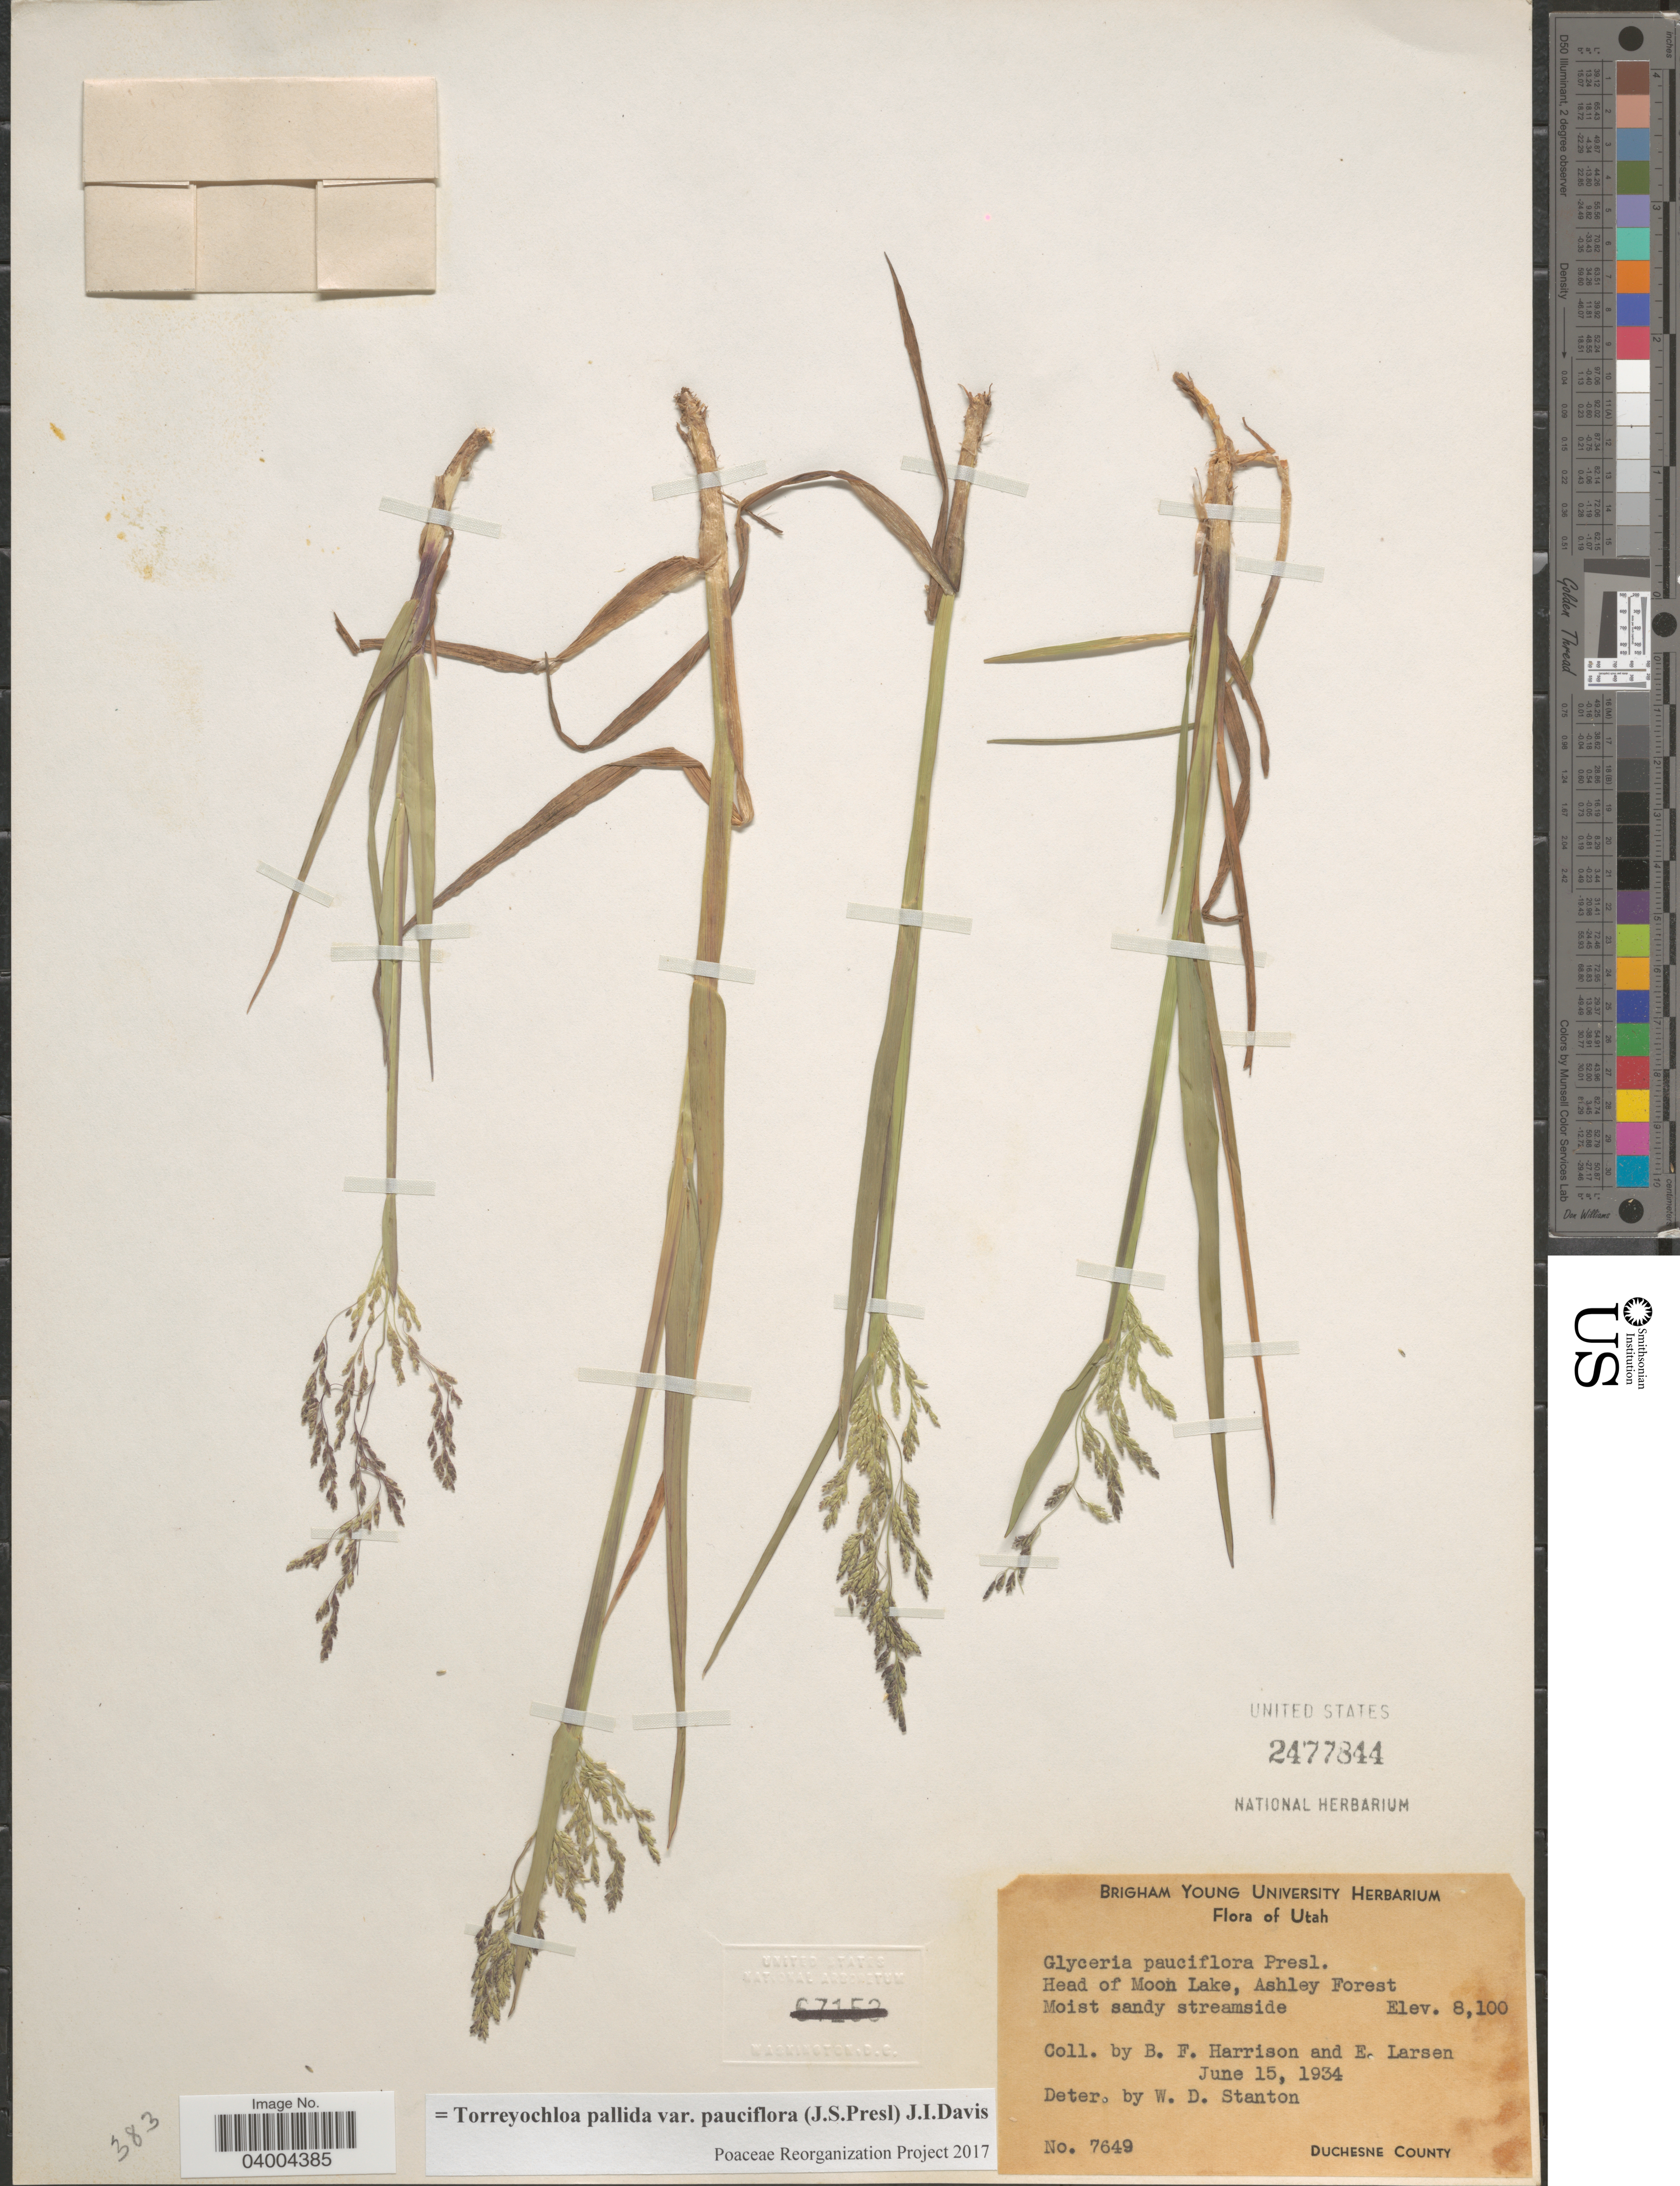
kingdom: Plantae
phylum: Tracheophyta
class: Liliopsida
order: Poales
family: Poaceae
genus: Torreyochloa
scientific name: Torreyochloa pallida var. pauciflora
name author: (J. Presl) J.I. Davis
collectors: B. F. Harrison & E. Larsen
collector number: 7649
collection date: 1934-06-15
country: United States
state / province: Utah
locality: Head of Moon Lake, Ashley Forest. Moist sandy streamside. Duchesne County.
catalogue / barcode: US 2477844